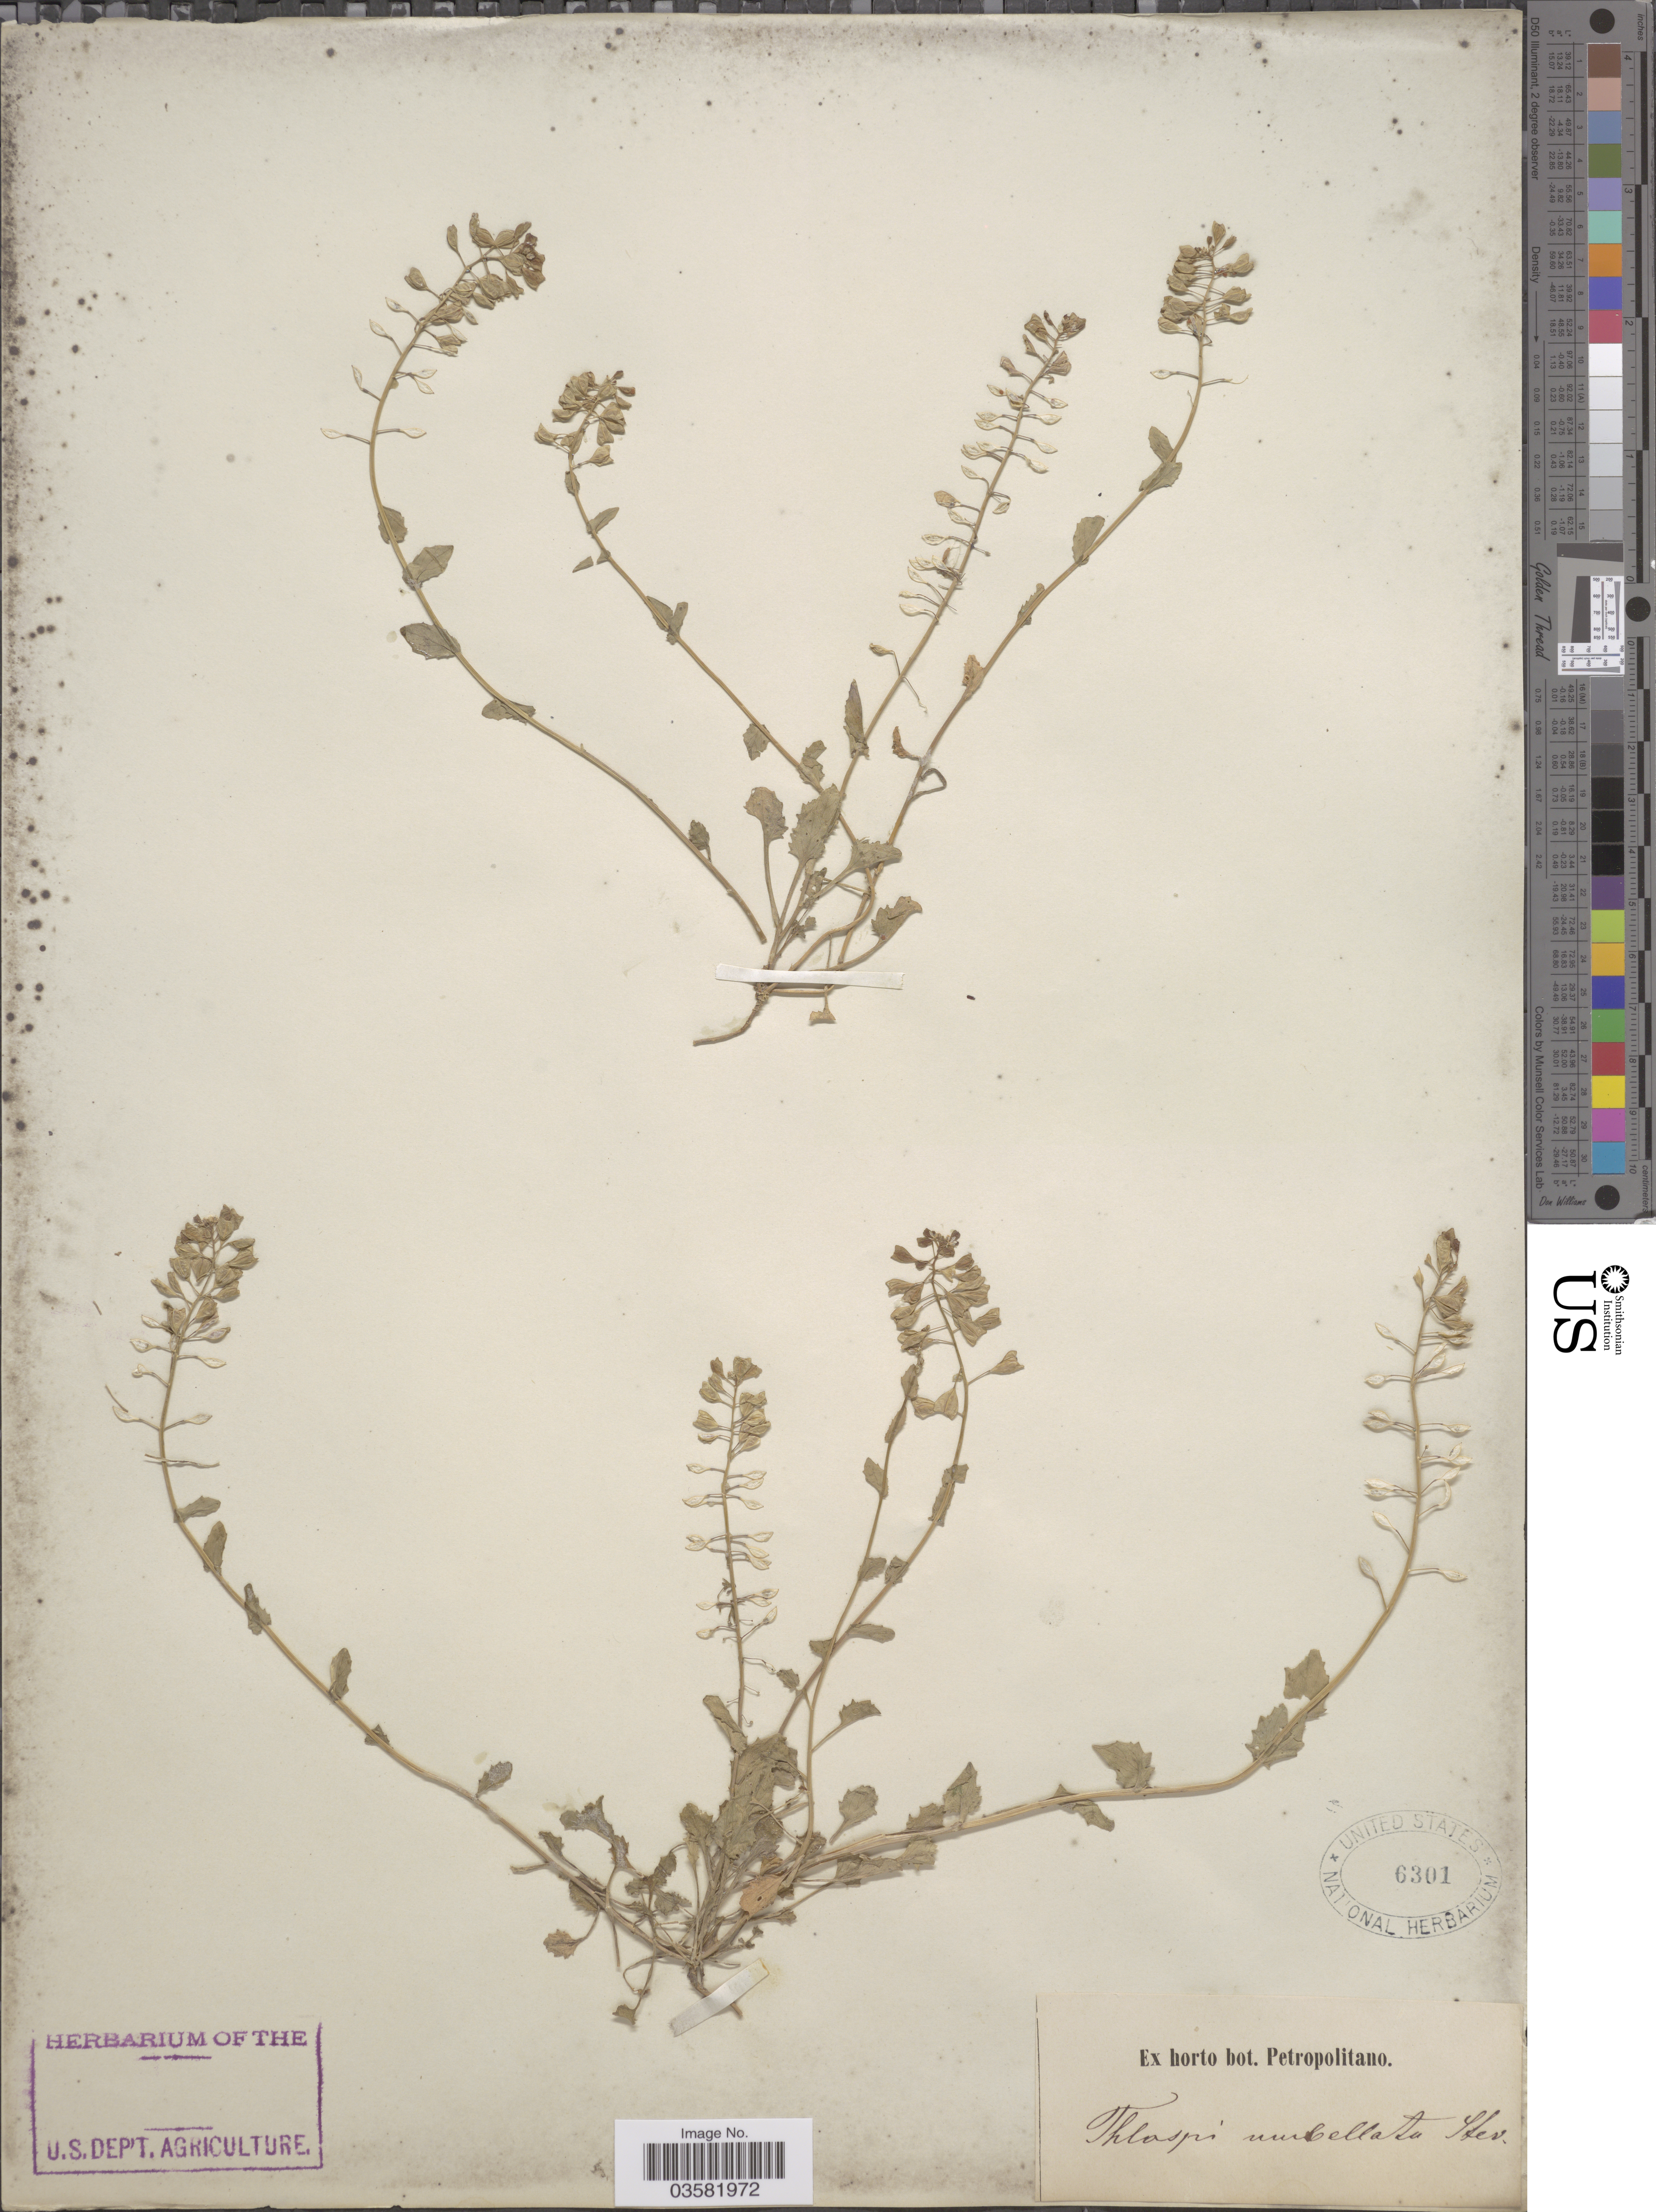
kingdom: Plantae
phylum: Tracheophyta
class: Magnoliopsida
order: Brassicales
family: Brassicaceae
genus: Thlaspi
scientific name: Thlaspi umbellatum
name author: Steven ex DC.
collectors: ex Horto Bot. Petropolitano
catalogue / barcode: US 6301